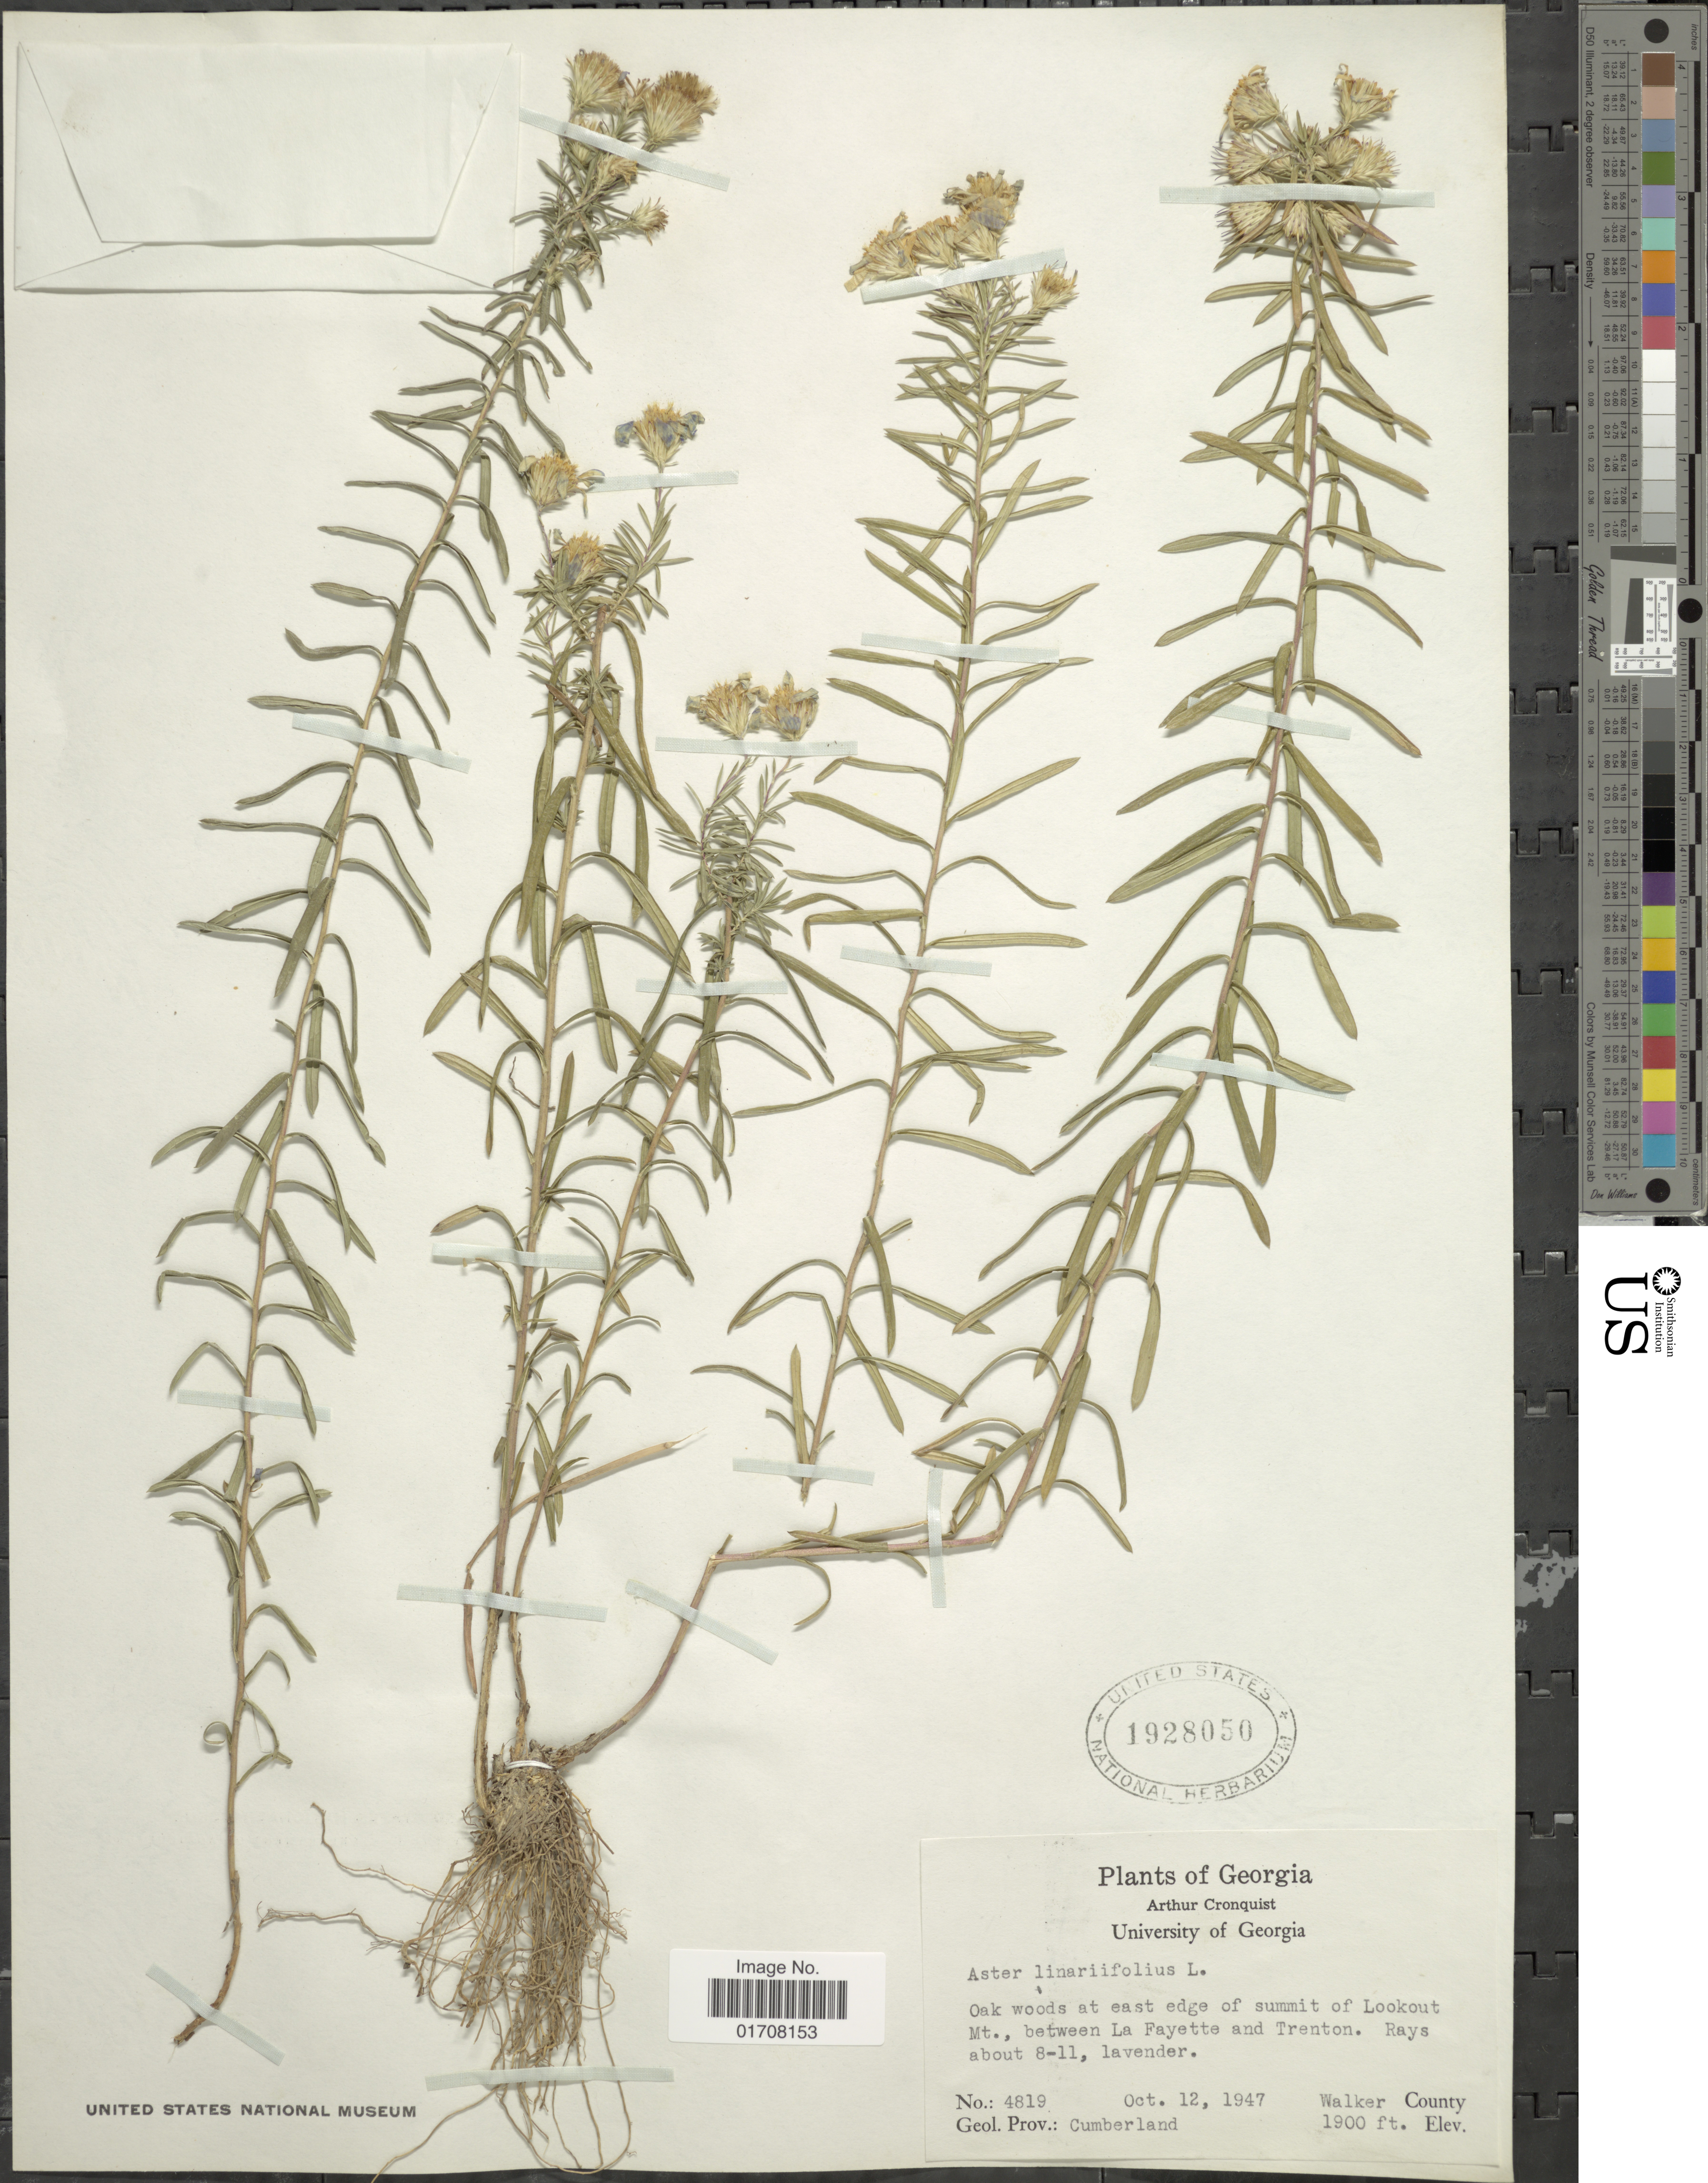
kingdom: Plantae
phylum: Tracheophyta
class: Magnoliopsida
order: Asterales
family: Asteraceae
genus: Ionactis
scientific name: Ionactis linearifolius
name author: (L.) Greene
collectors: A. J. Cronquist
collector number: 4819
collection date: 1947-10-12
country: United States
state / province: Georgia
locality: Oak woods at east edge of summit of Lookout Mt., between La Fayette and Trenton, Walker County, Geol. Prov.: Cumberland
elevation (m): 579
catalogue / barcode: US 1928050